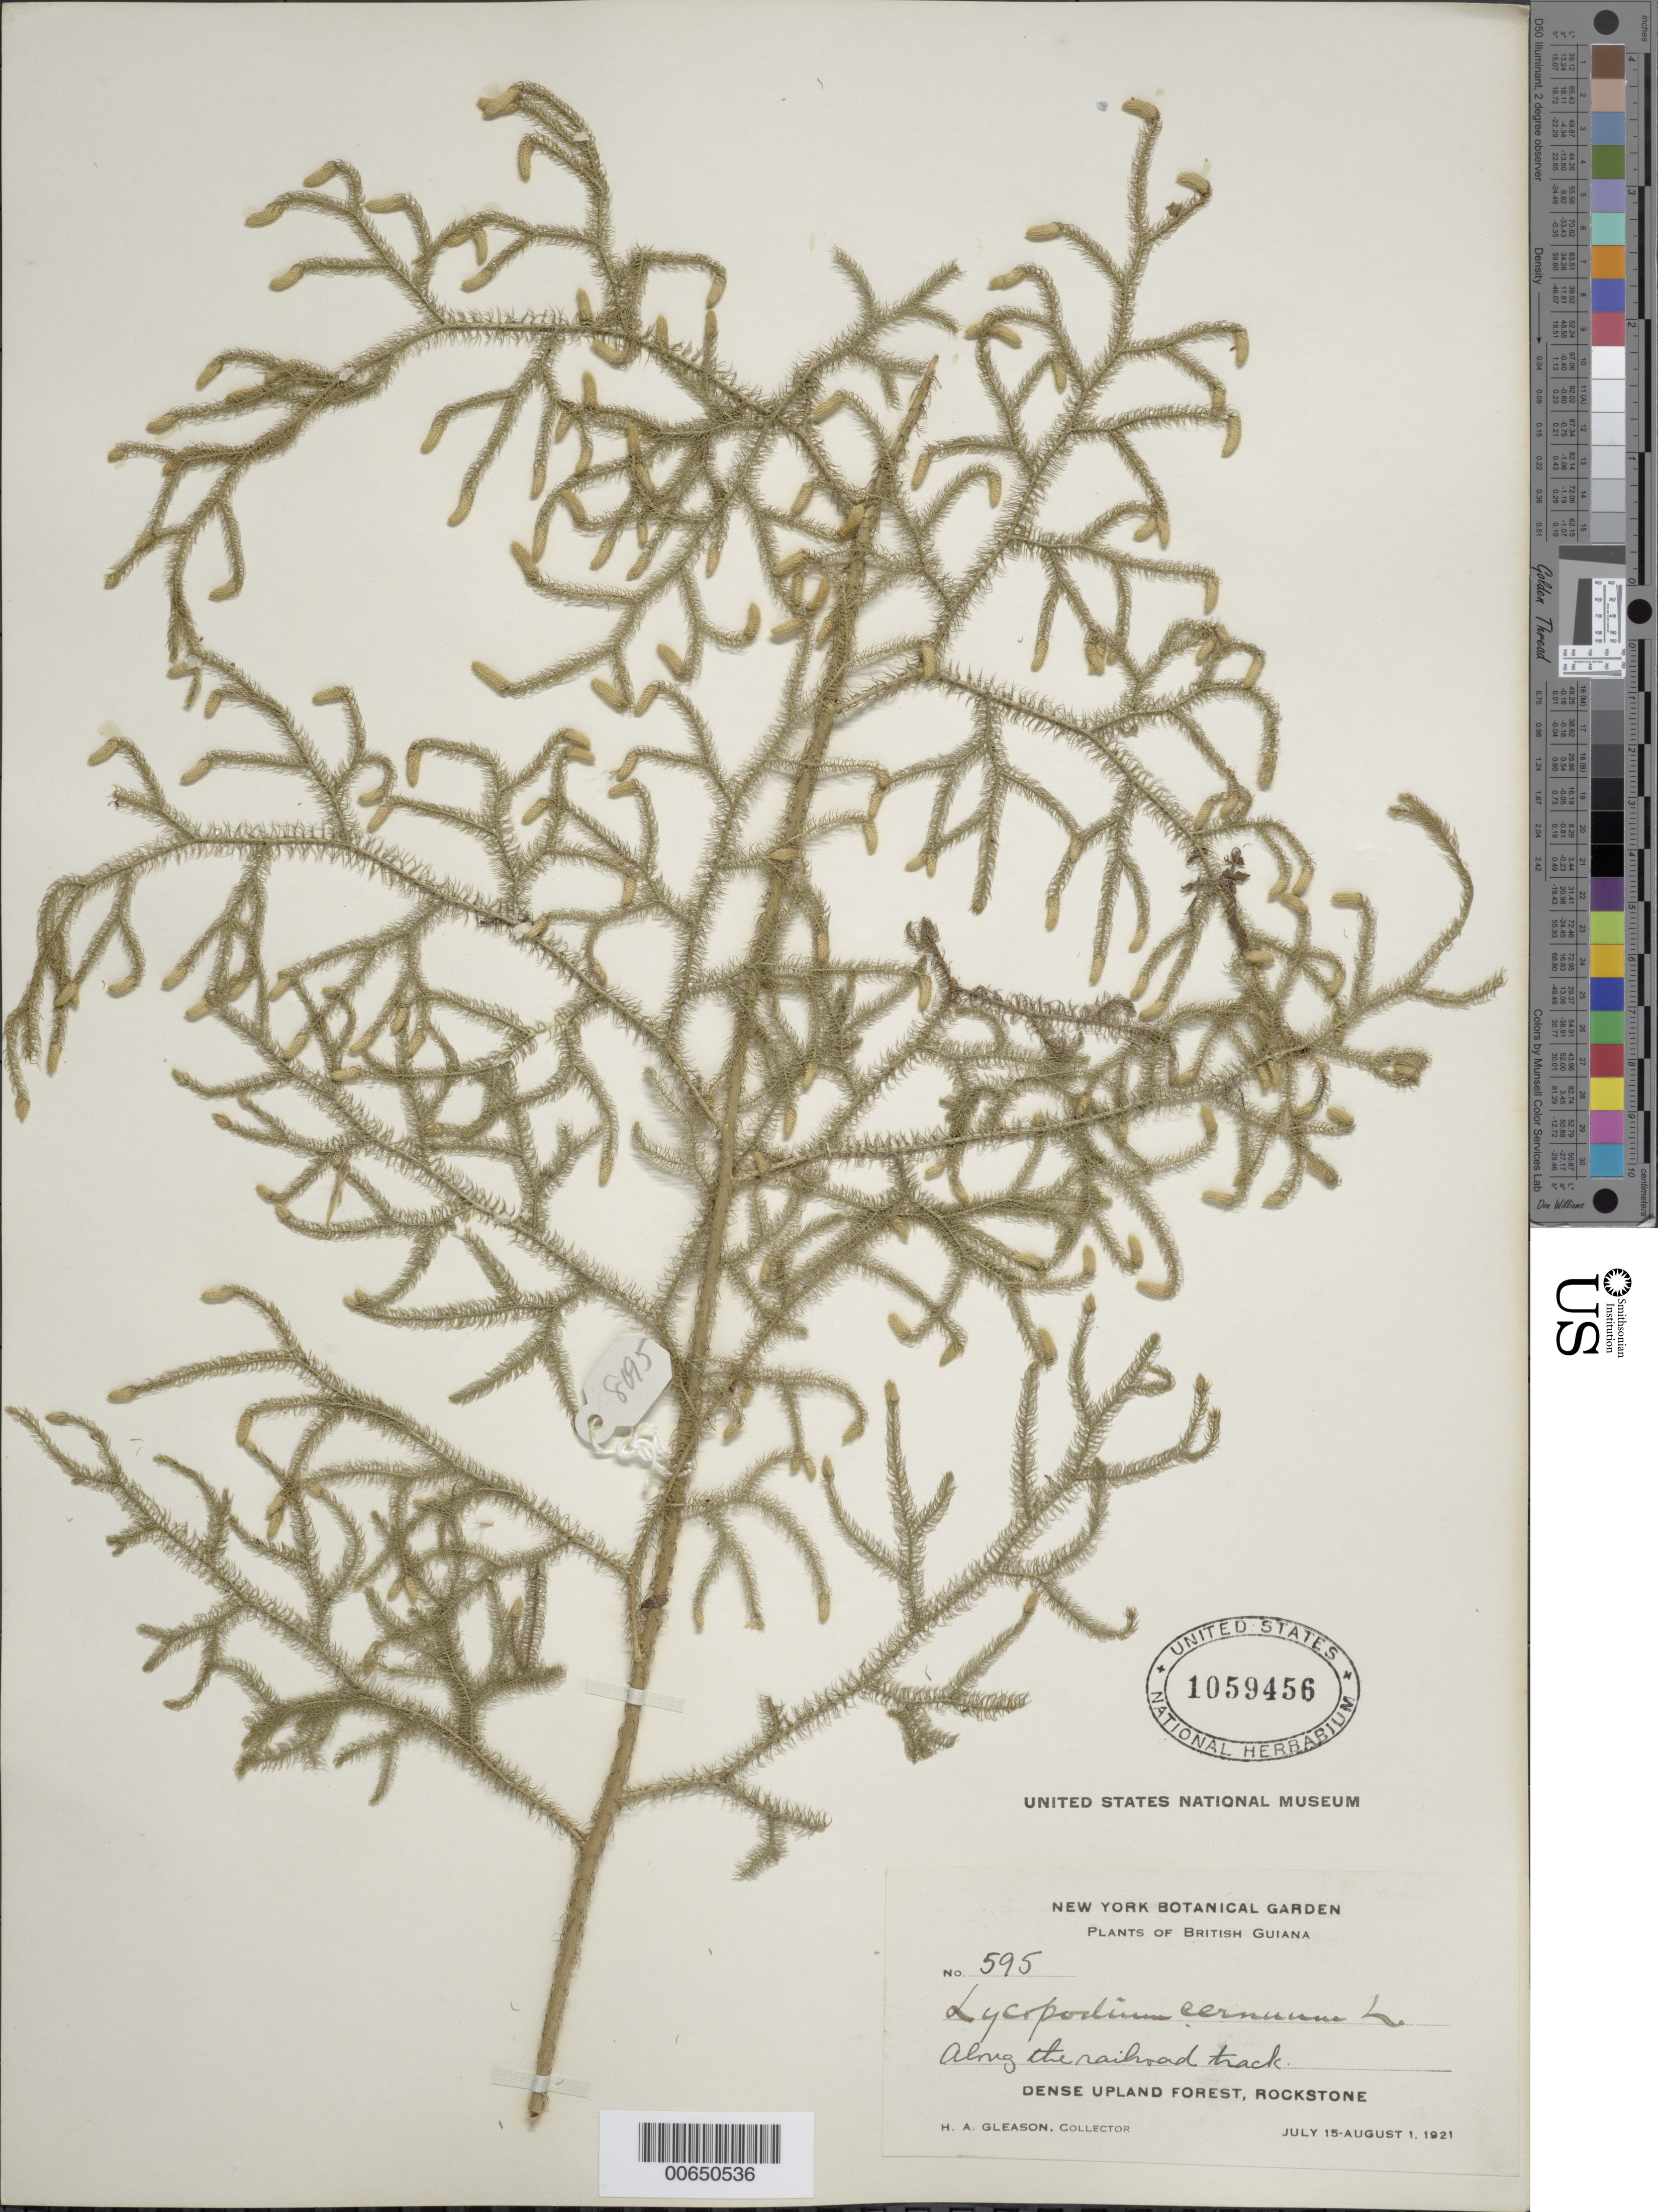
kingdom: Plantae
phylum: Tracheophyta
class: Lycopodiopsida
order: Lycopodiales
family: Lycopodiaceae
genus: Palhinhaea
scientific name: Palhinhaea cernua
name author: (L.) Vasc. & Franco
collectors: H. A. Gleason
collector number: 595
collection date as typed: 15-Jul-21 to 1-Aug-21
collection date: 1921-07-15/1921-08-01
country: Guyana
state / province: U. Demerara-Berbice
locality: Rockstone, in and about the village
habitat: Dense upland forest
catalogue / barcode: US 1059456